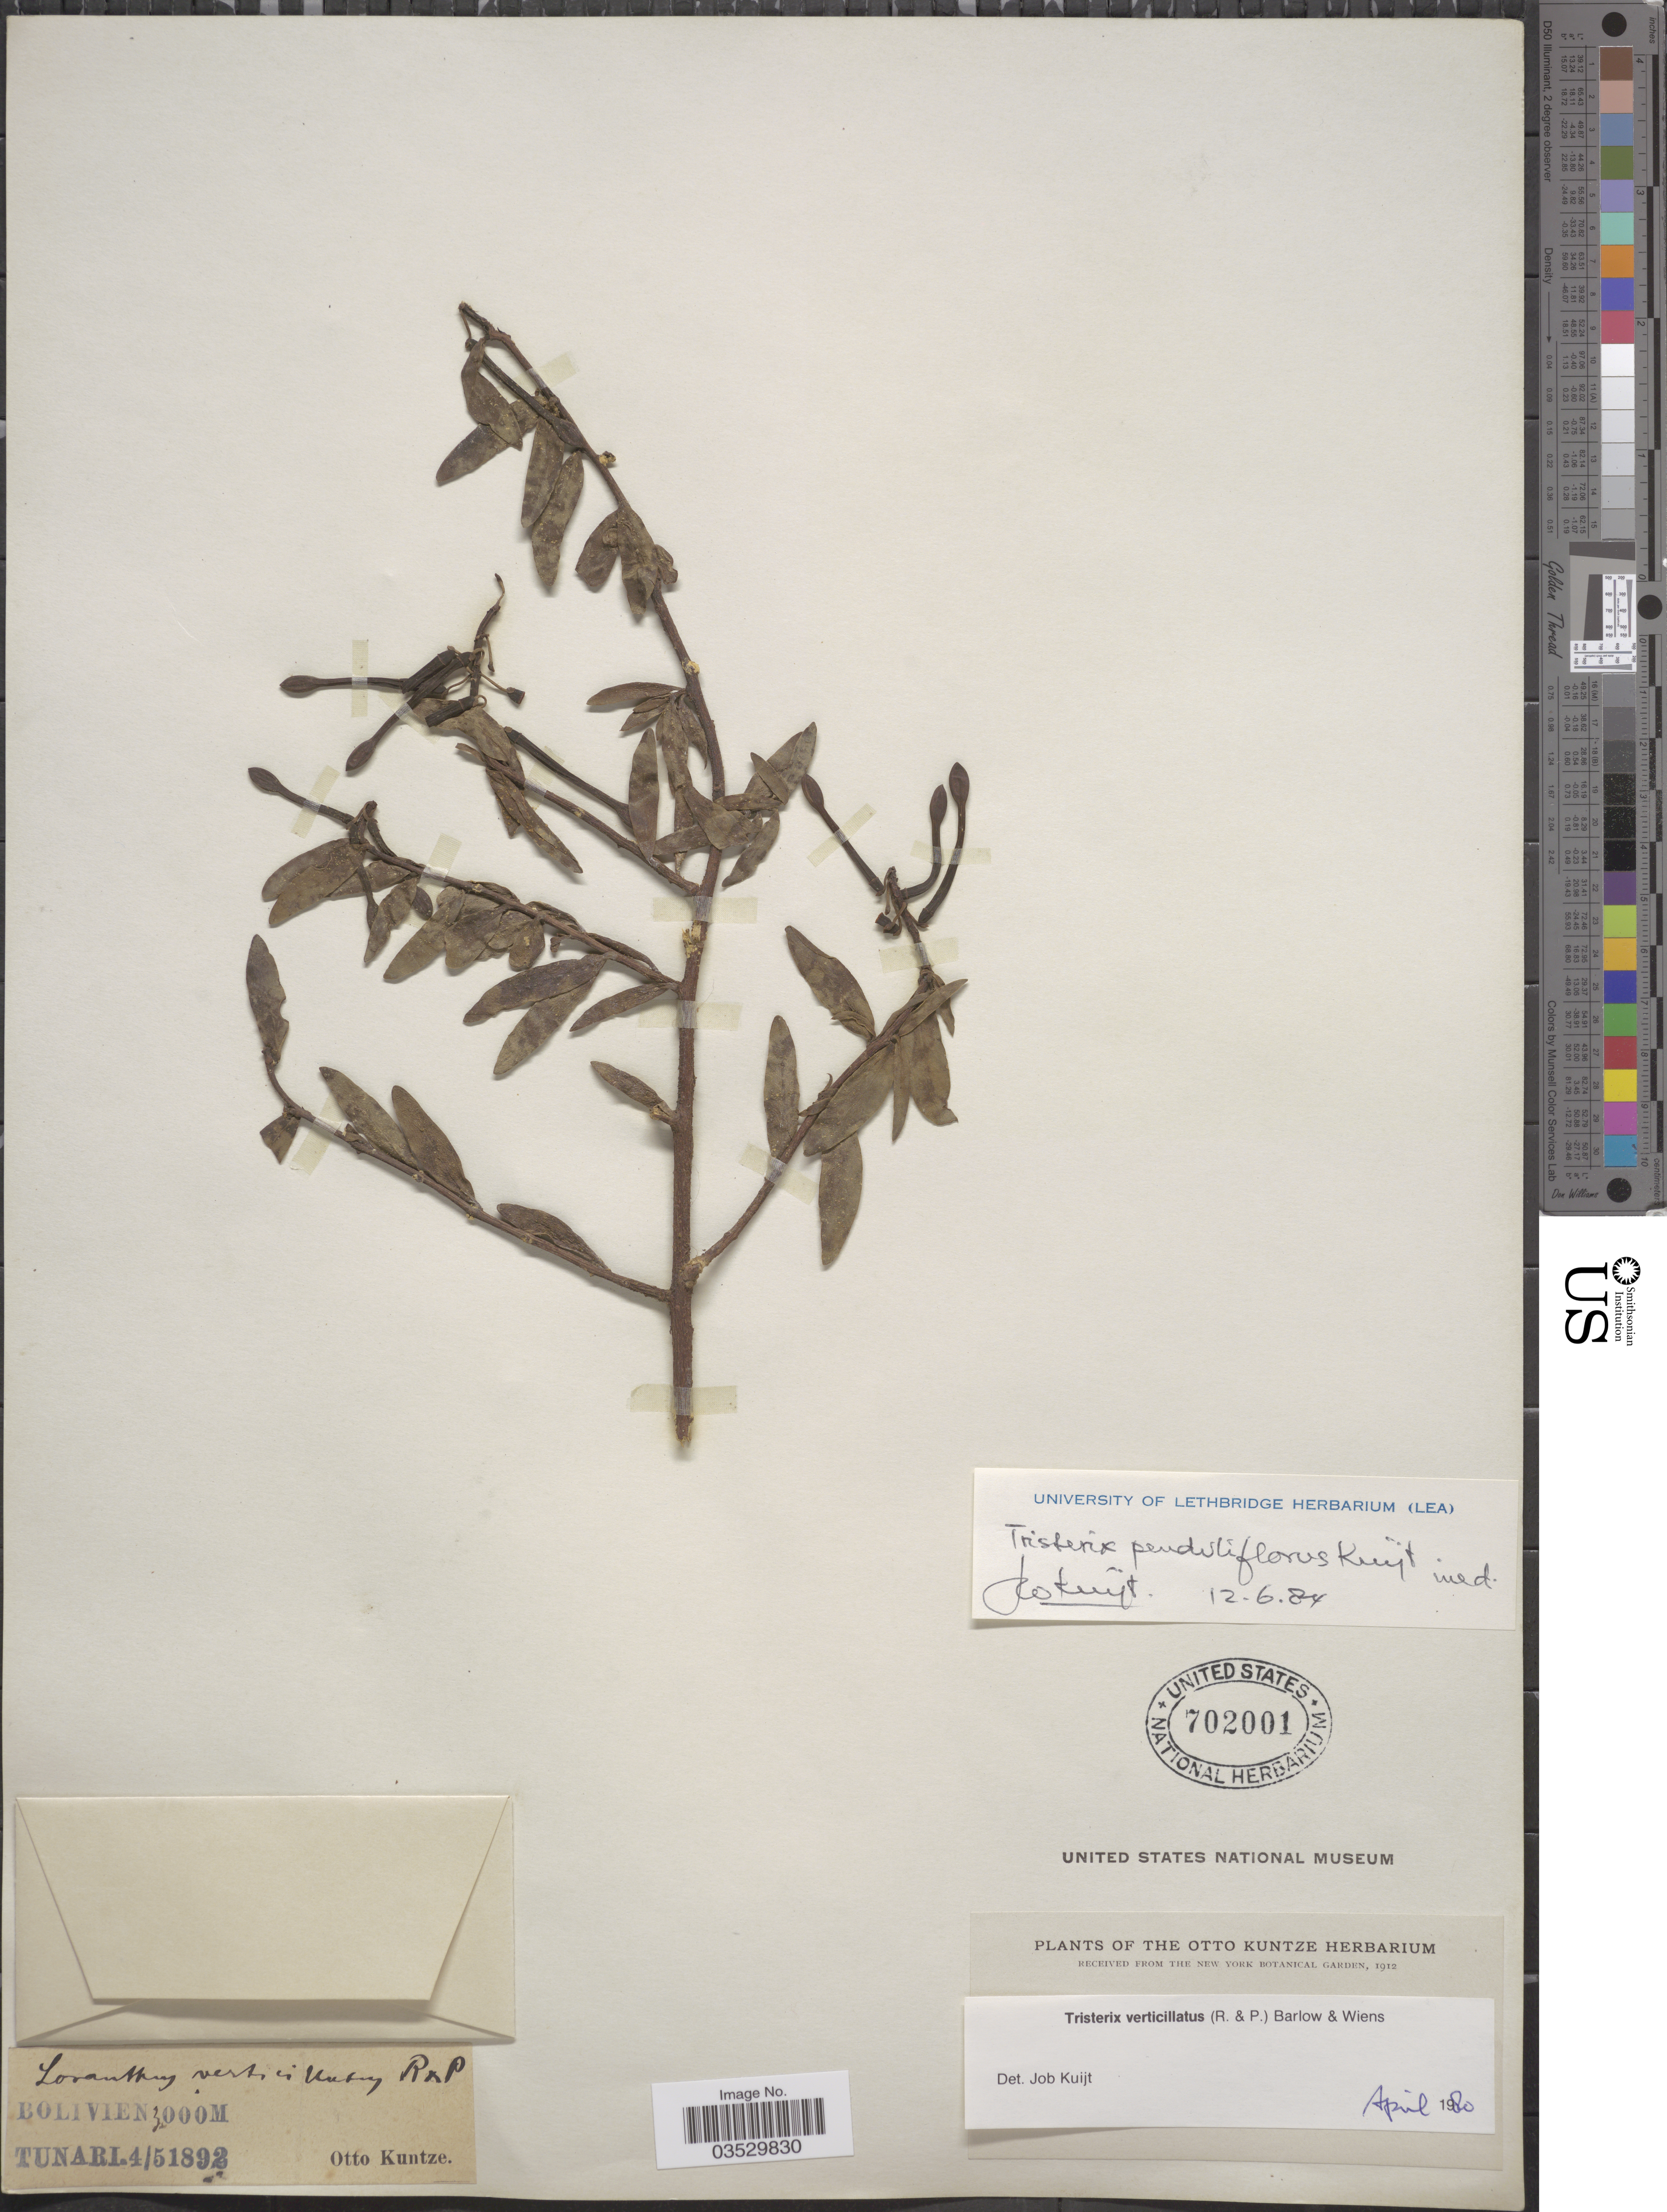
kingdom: Plantae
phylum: Tracheophyta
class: Magnoliopsida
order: Santalales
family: Loranthaceae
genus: Tristerix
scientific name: Tristerix penduliflorus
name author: Kuijt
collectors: C.E.O. Kuntze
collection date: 1892-05-04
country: Bolivia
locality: Tunari.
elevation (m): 3000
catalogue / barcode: US 702001